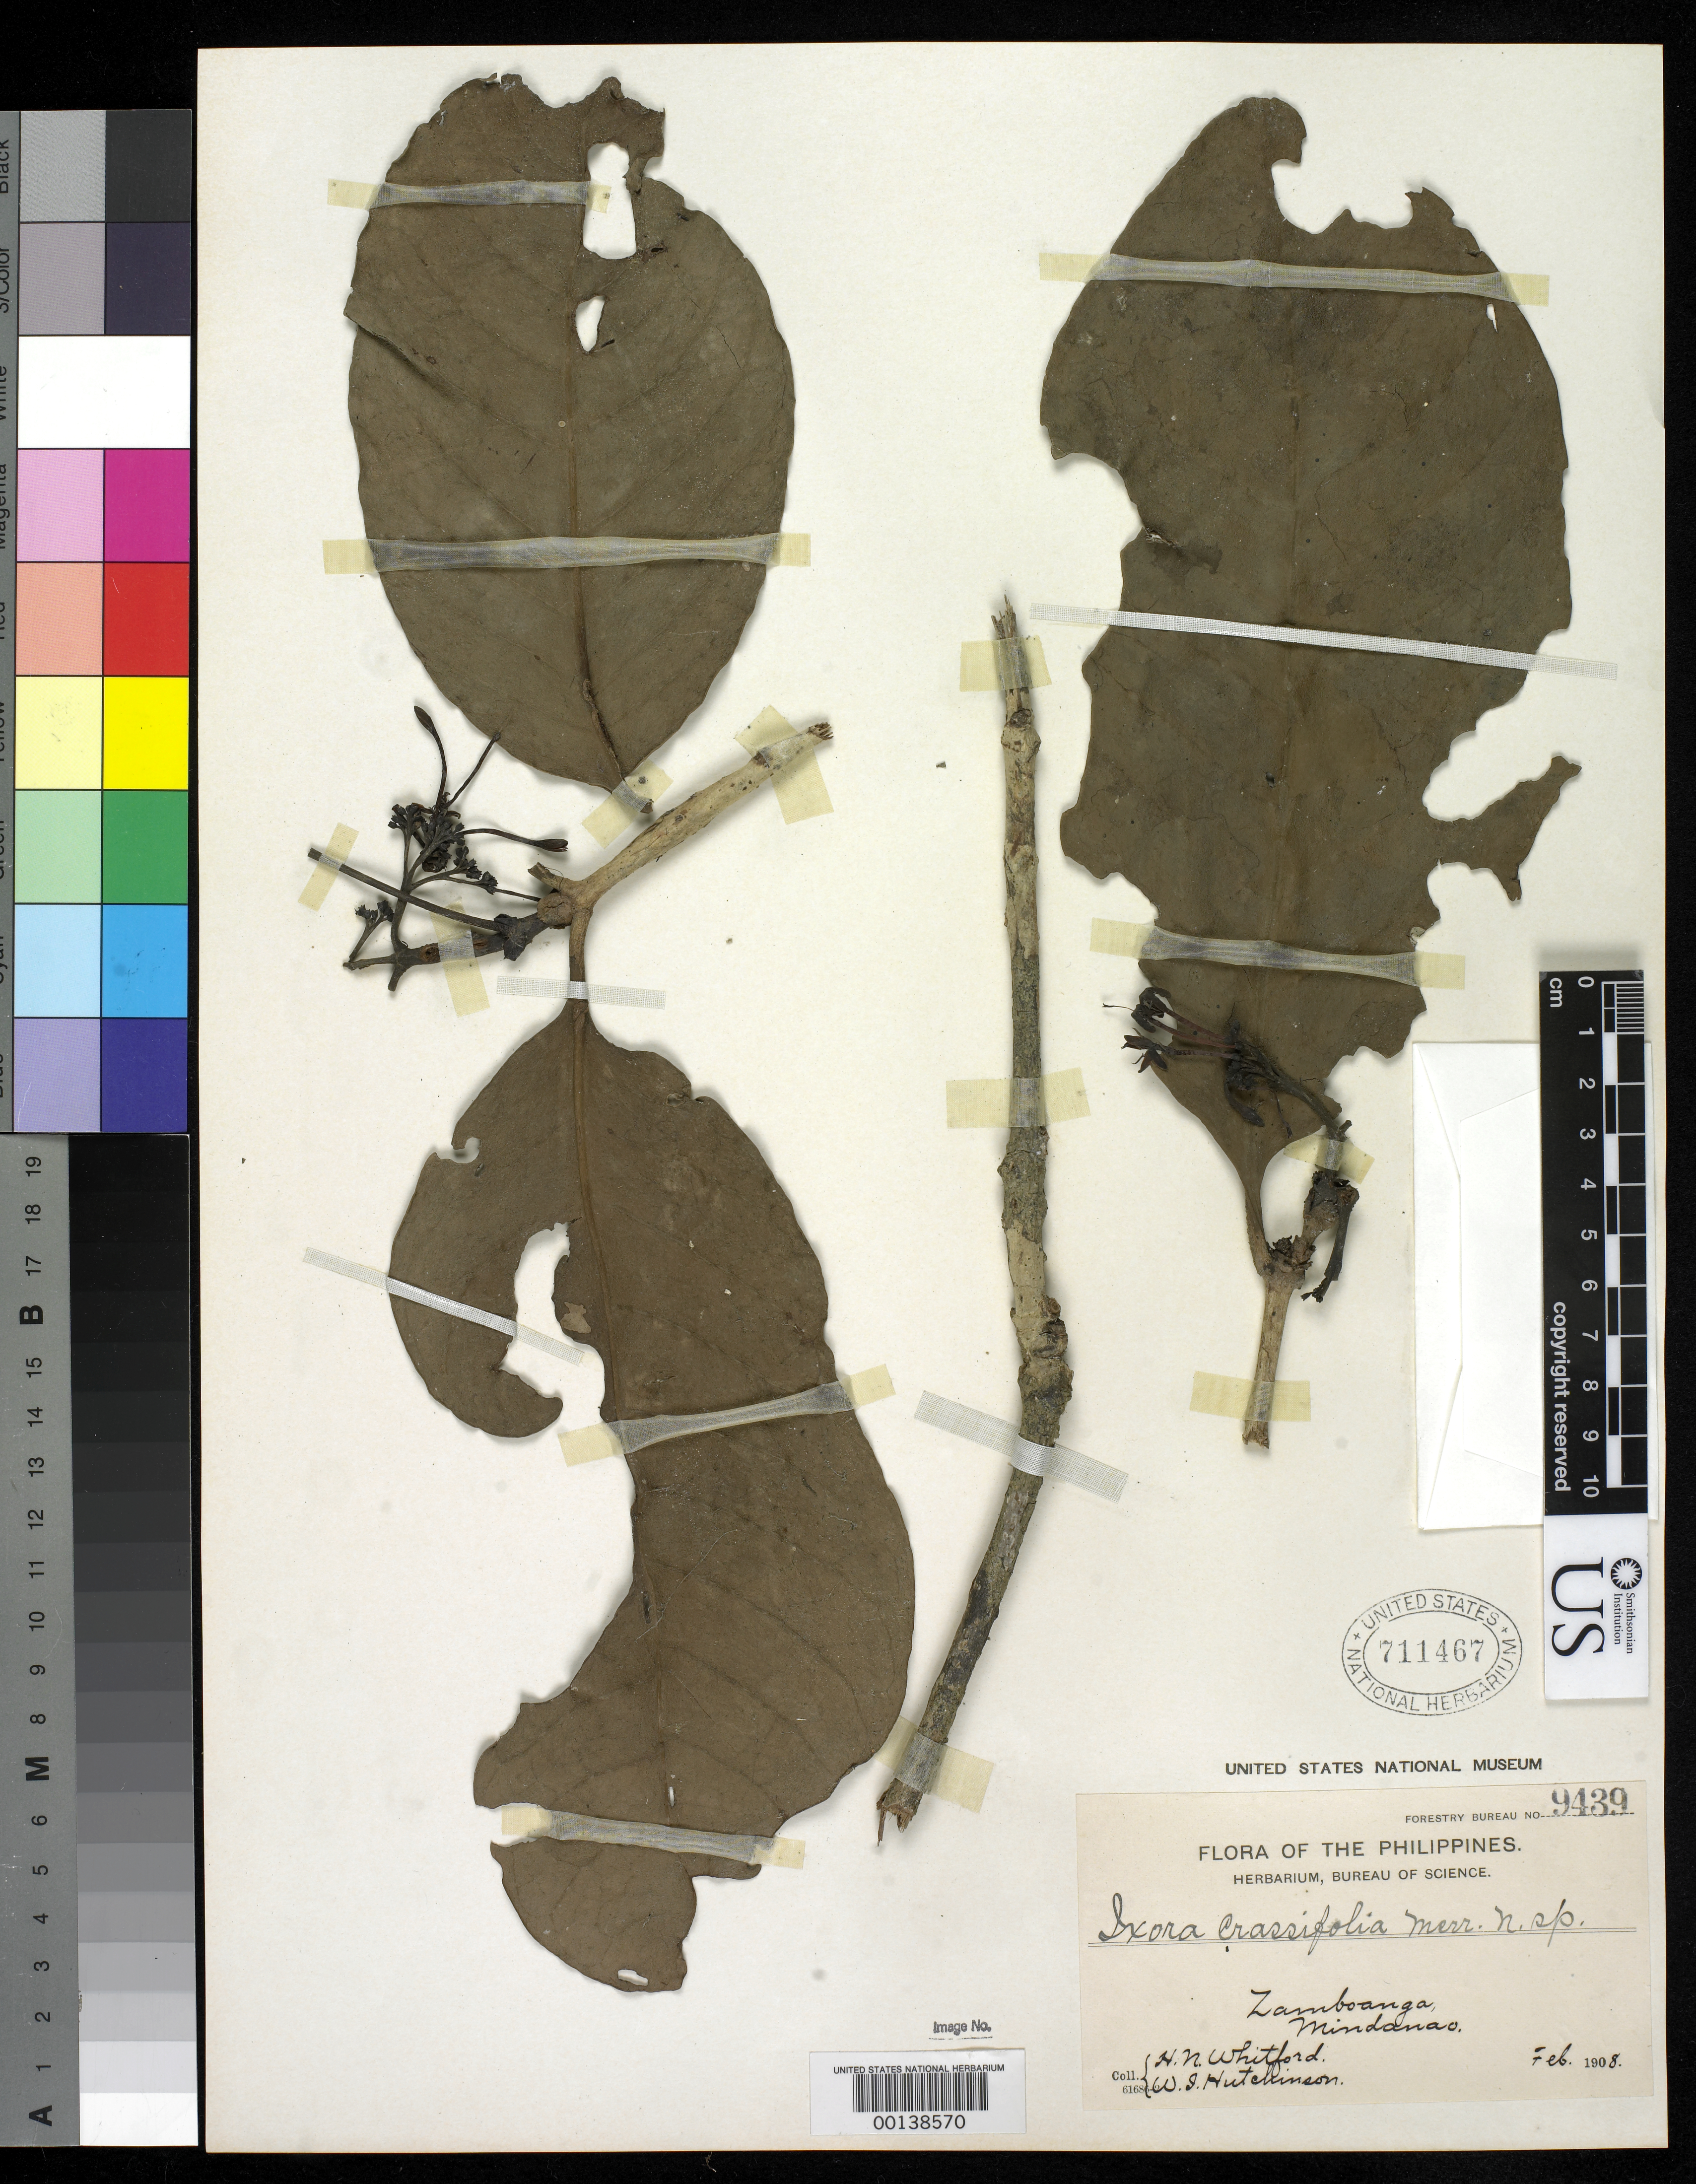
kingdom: Plantae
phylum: Tracheophyta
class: Magnoliopsida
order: Gentianales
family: Rubiaceae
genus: Ixora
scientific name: Ixora crassifolia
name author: Merr.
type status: Isotype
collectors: H. N. Whitford & W. I. Hutchinson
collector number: Forestry Bureau 9439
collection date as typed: Feb 1908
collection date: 1908-02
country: Philippines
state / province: Zamboanga Peninsula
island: Mindanao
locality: Tetuan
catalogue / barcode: US 711467